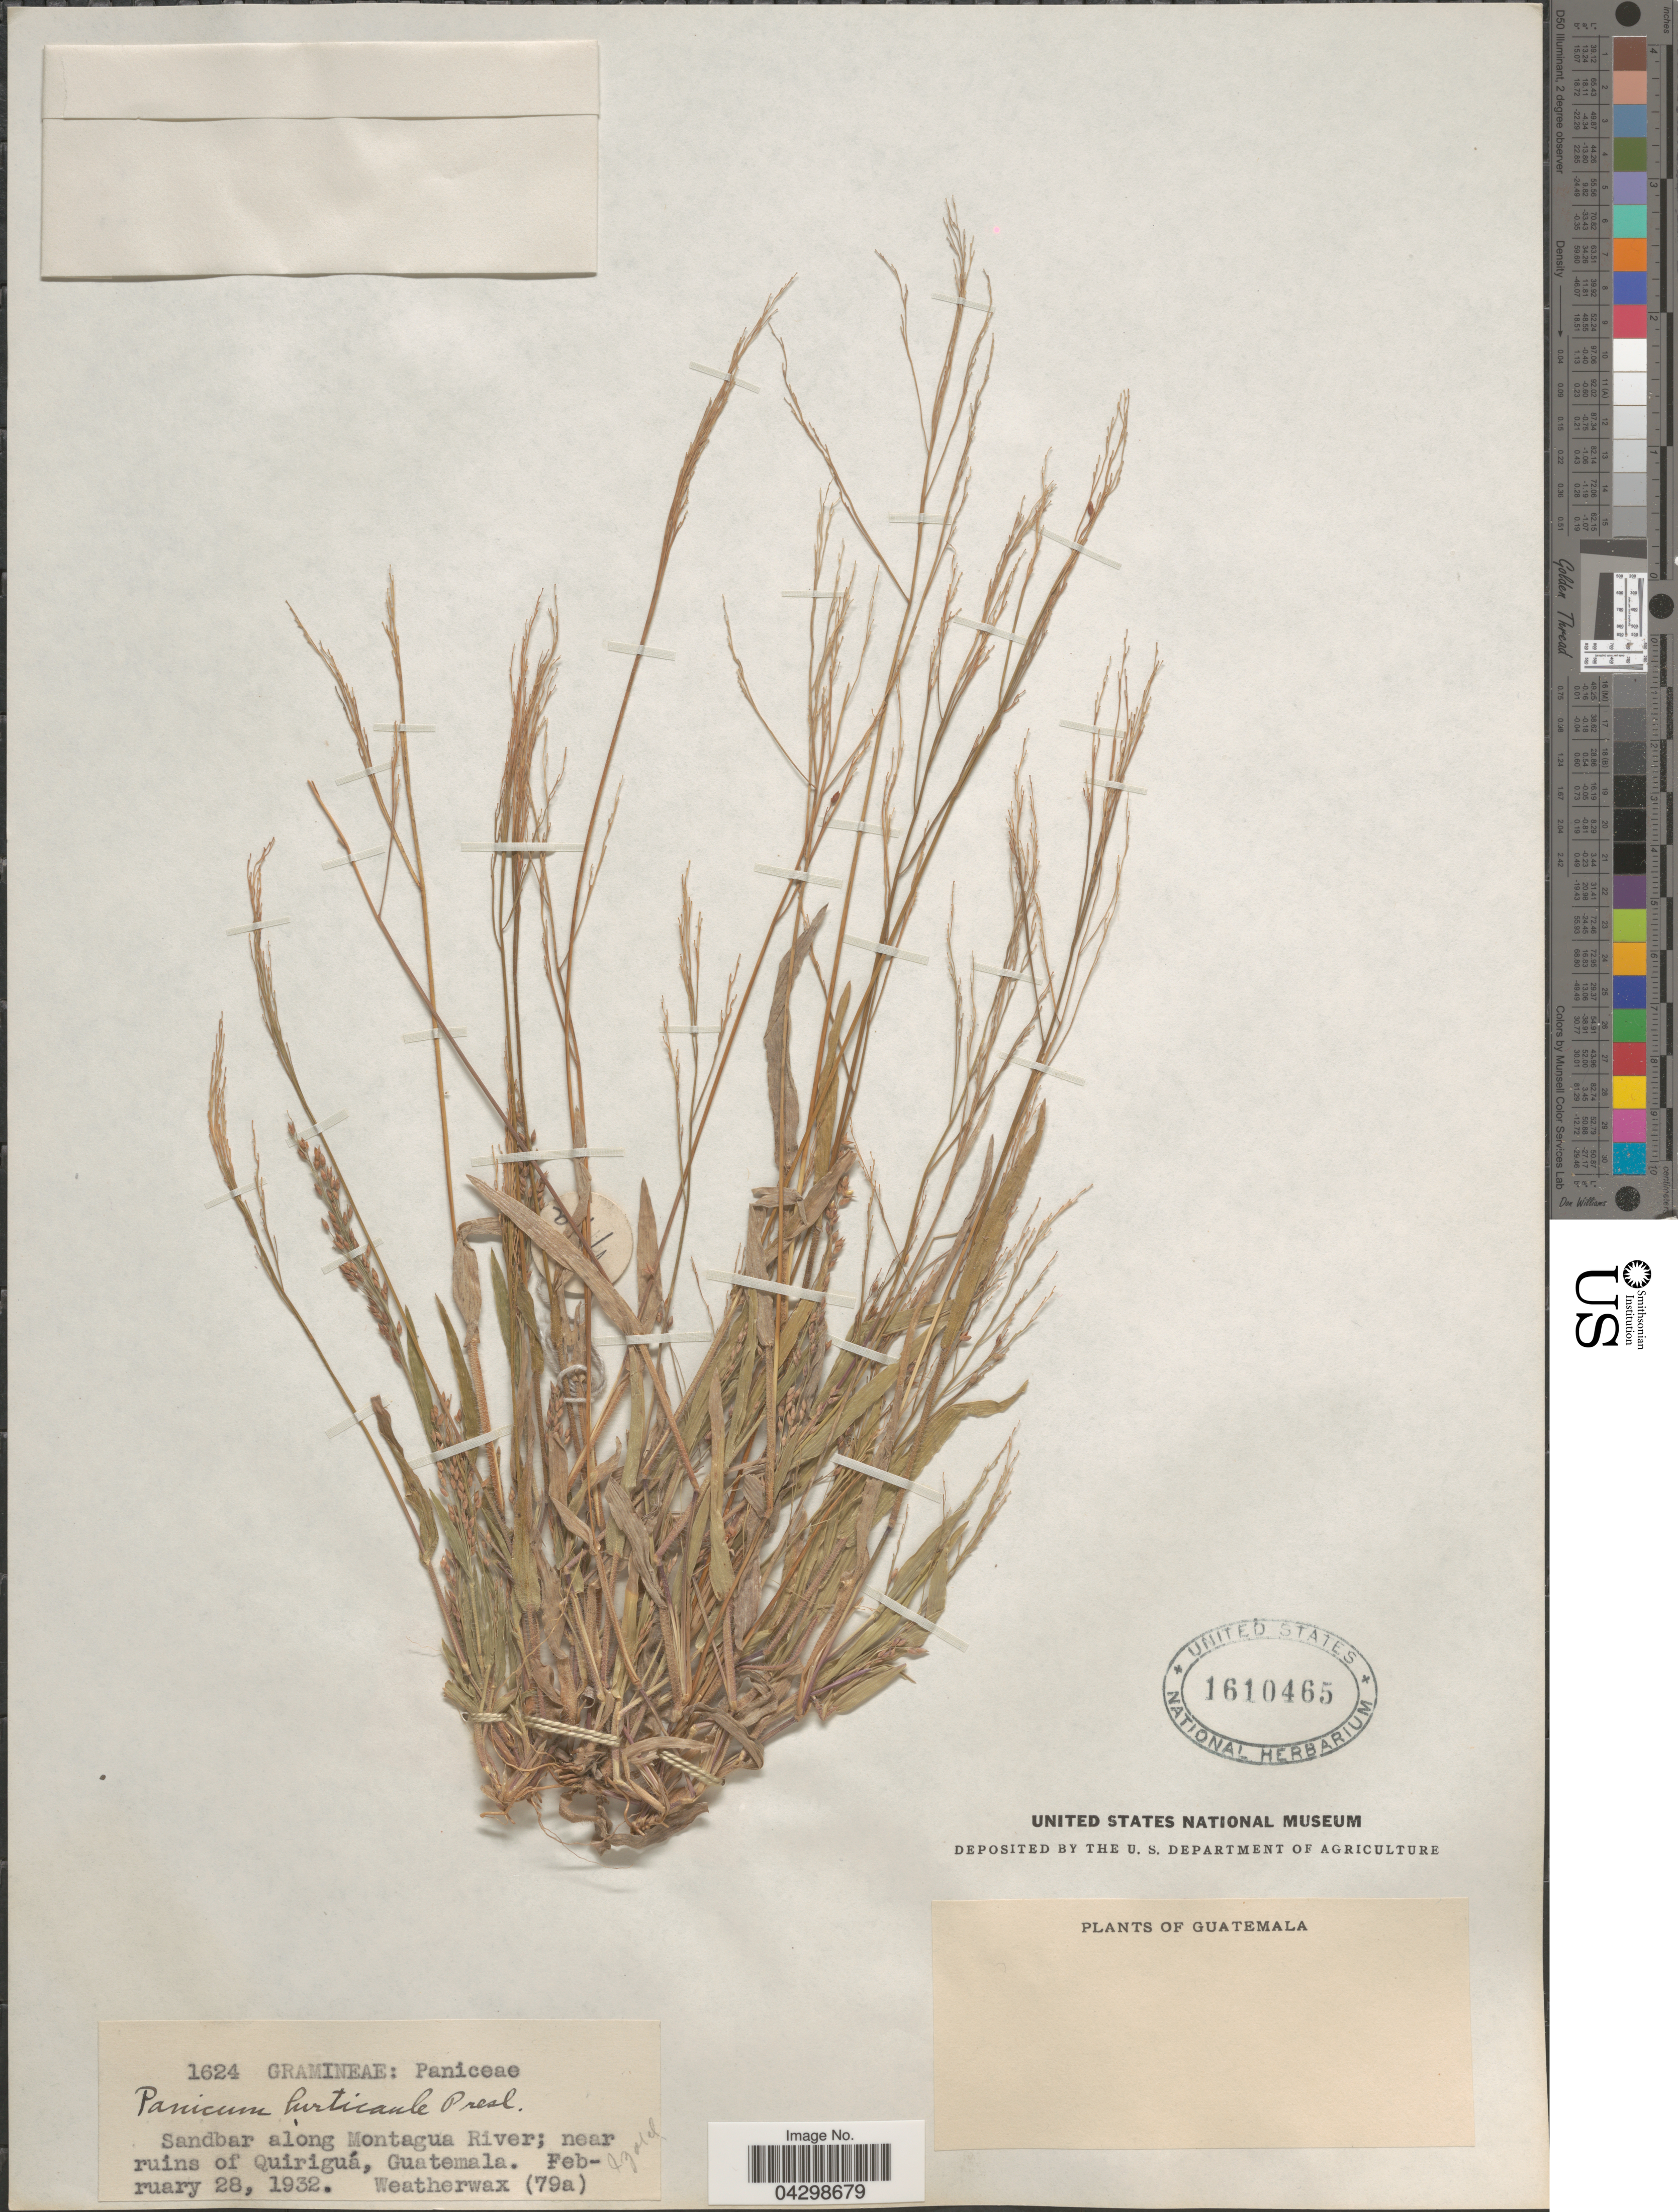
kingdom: Plantae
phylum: Tracheophyta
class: Liliopsida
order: Poales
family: Poaceae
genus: Panicum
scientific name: Panicum hirticaule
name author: J. Presl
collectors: -. Weatherwax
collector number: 79a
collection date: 1932-02-28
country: Guatemala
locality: Sandbar along Montagua River; near ruins of Quiriguá.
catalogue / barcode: US 1610465